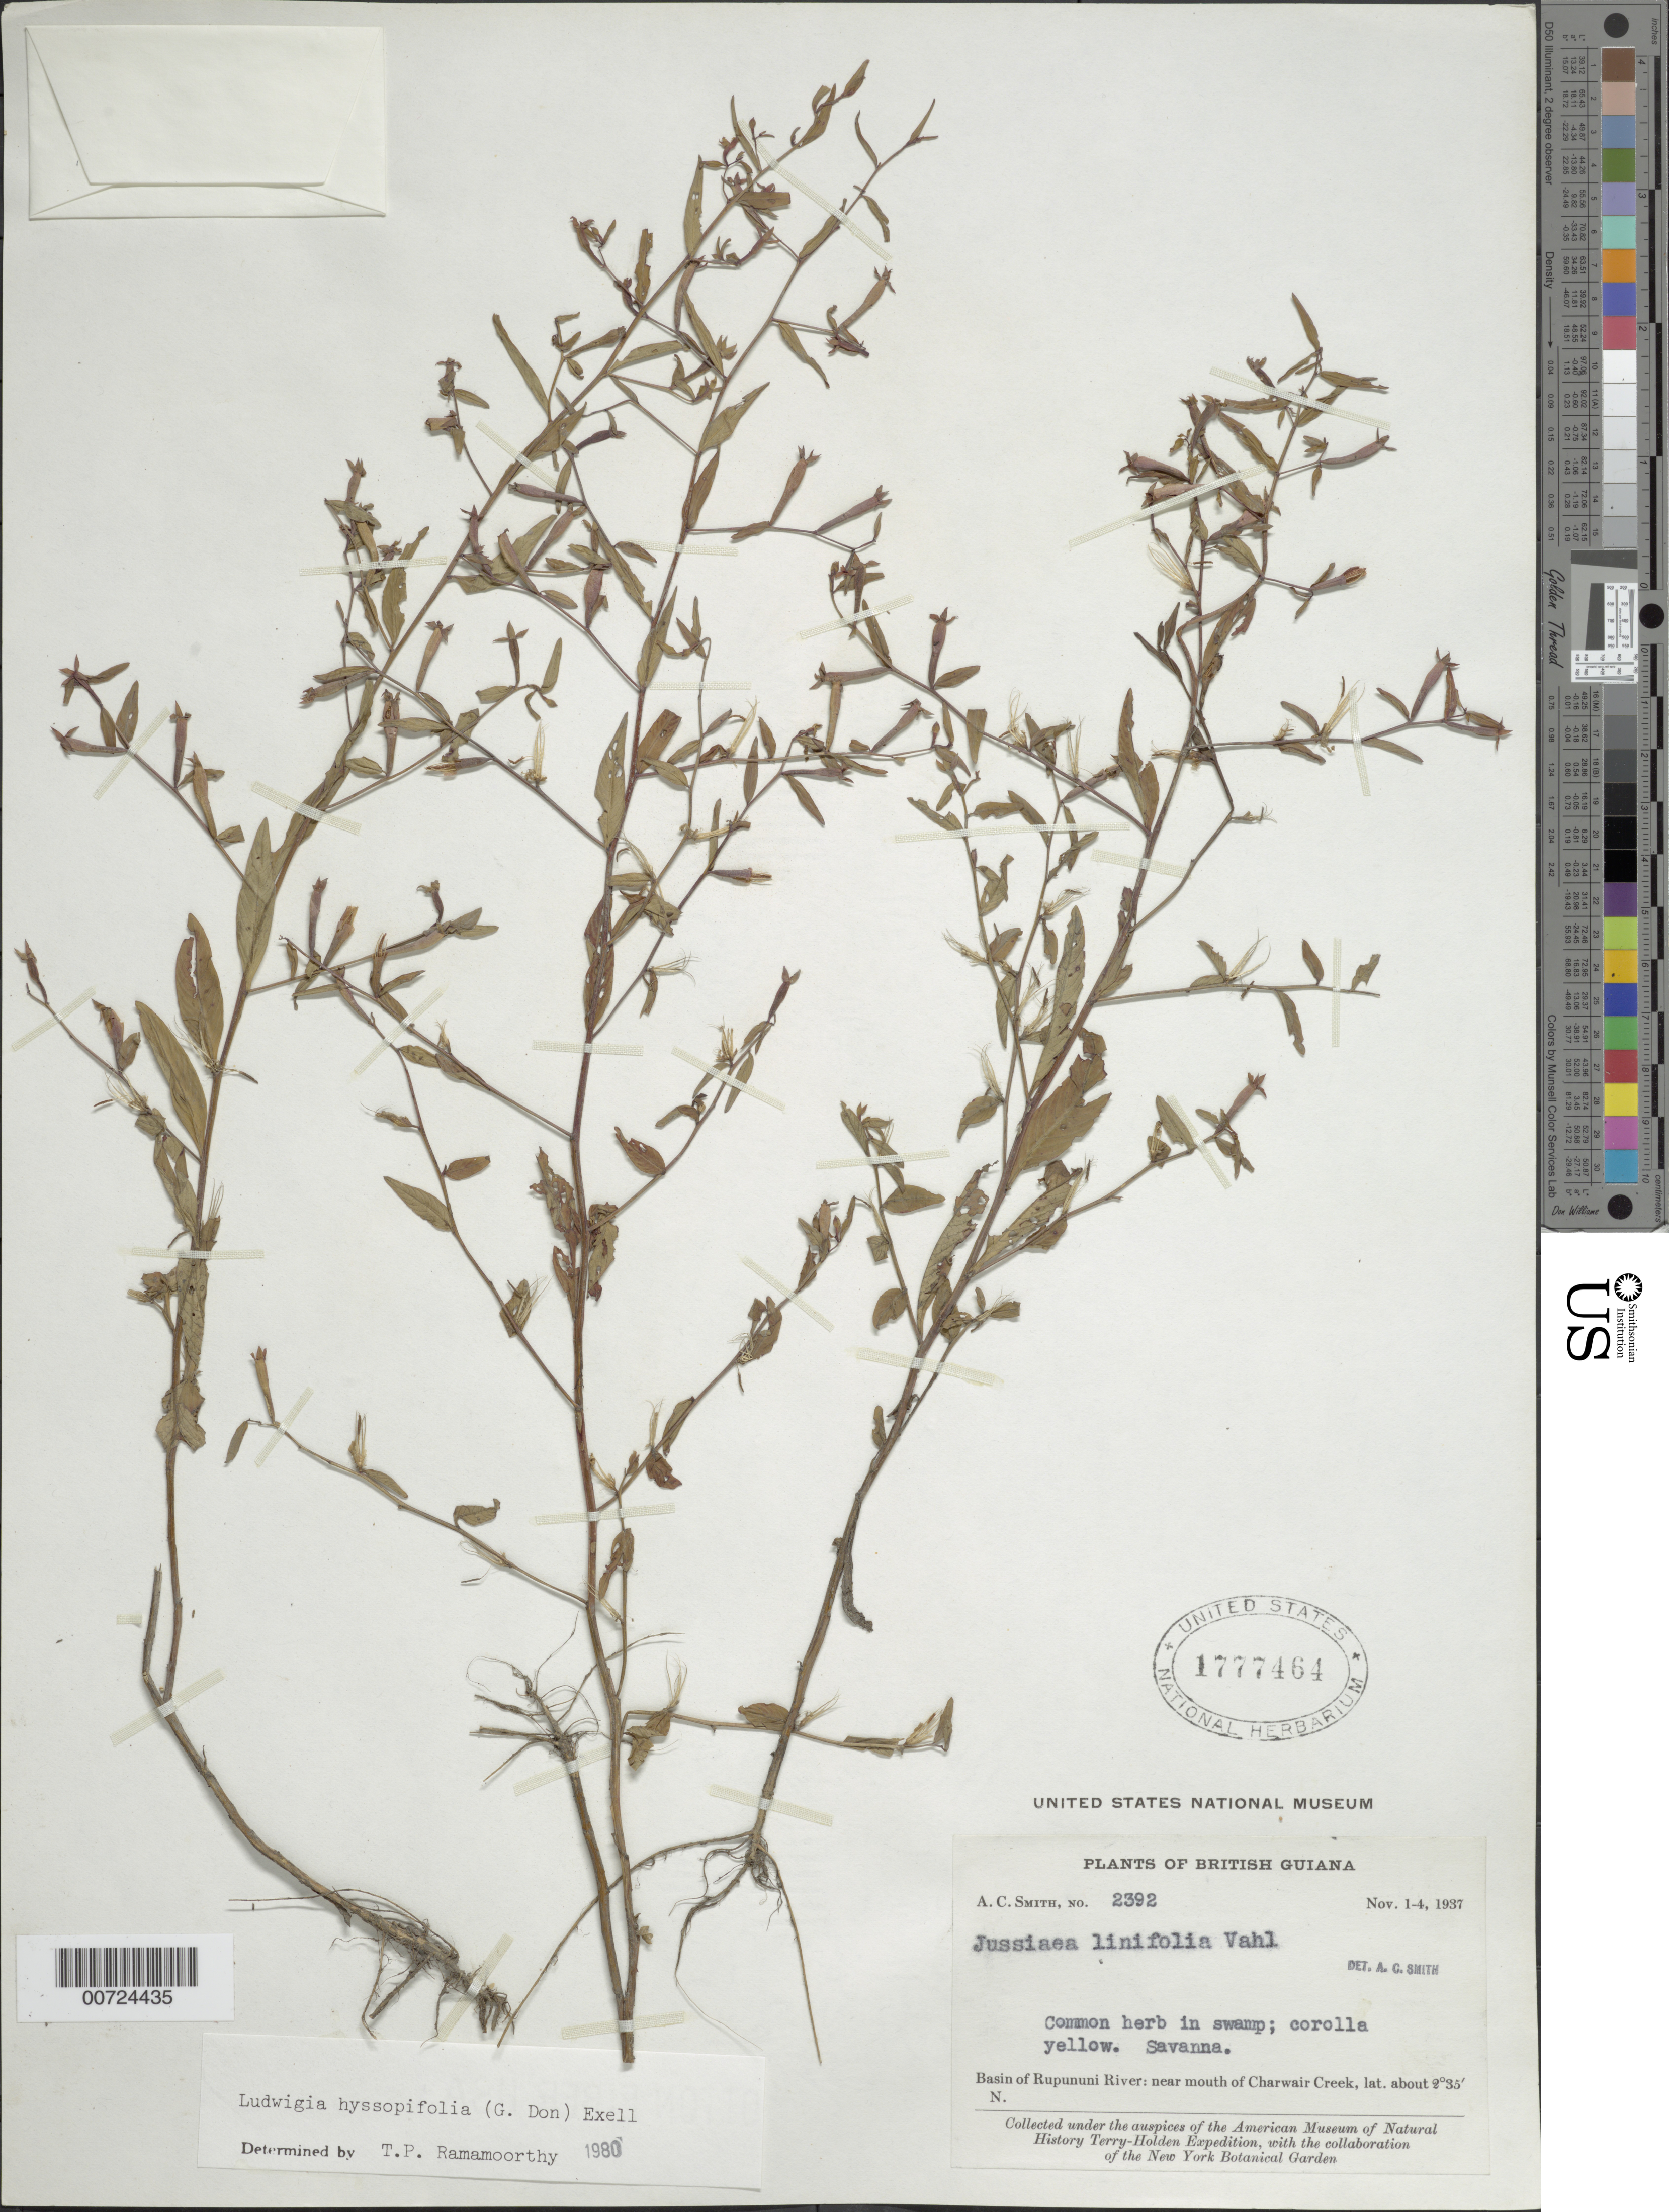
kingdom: Plantae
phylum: Tracheophyta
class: Magnoliopsida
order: Myrtales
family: Onagraceae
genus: Ludwigia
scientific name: Ludwigia hyssopifolia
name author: (G. Don) Exell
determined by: Ramamoorthy, T. P.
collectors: A. C. Smith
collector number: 2392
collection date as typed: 1-Nov-37 to 4-Nov-37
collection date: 1937-11-01/1937-11-04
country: Guyana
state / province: U. Takutu-U. Essequibo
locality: Charwair Creek, near mouth, Rupununi R. basin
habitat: Savanna; in swamp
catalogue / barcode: US 1777464